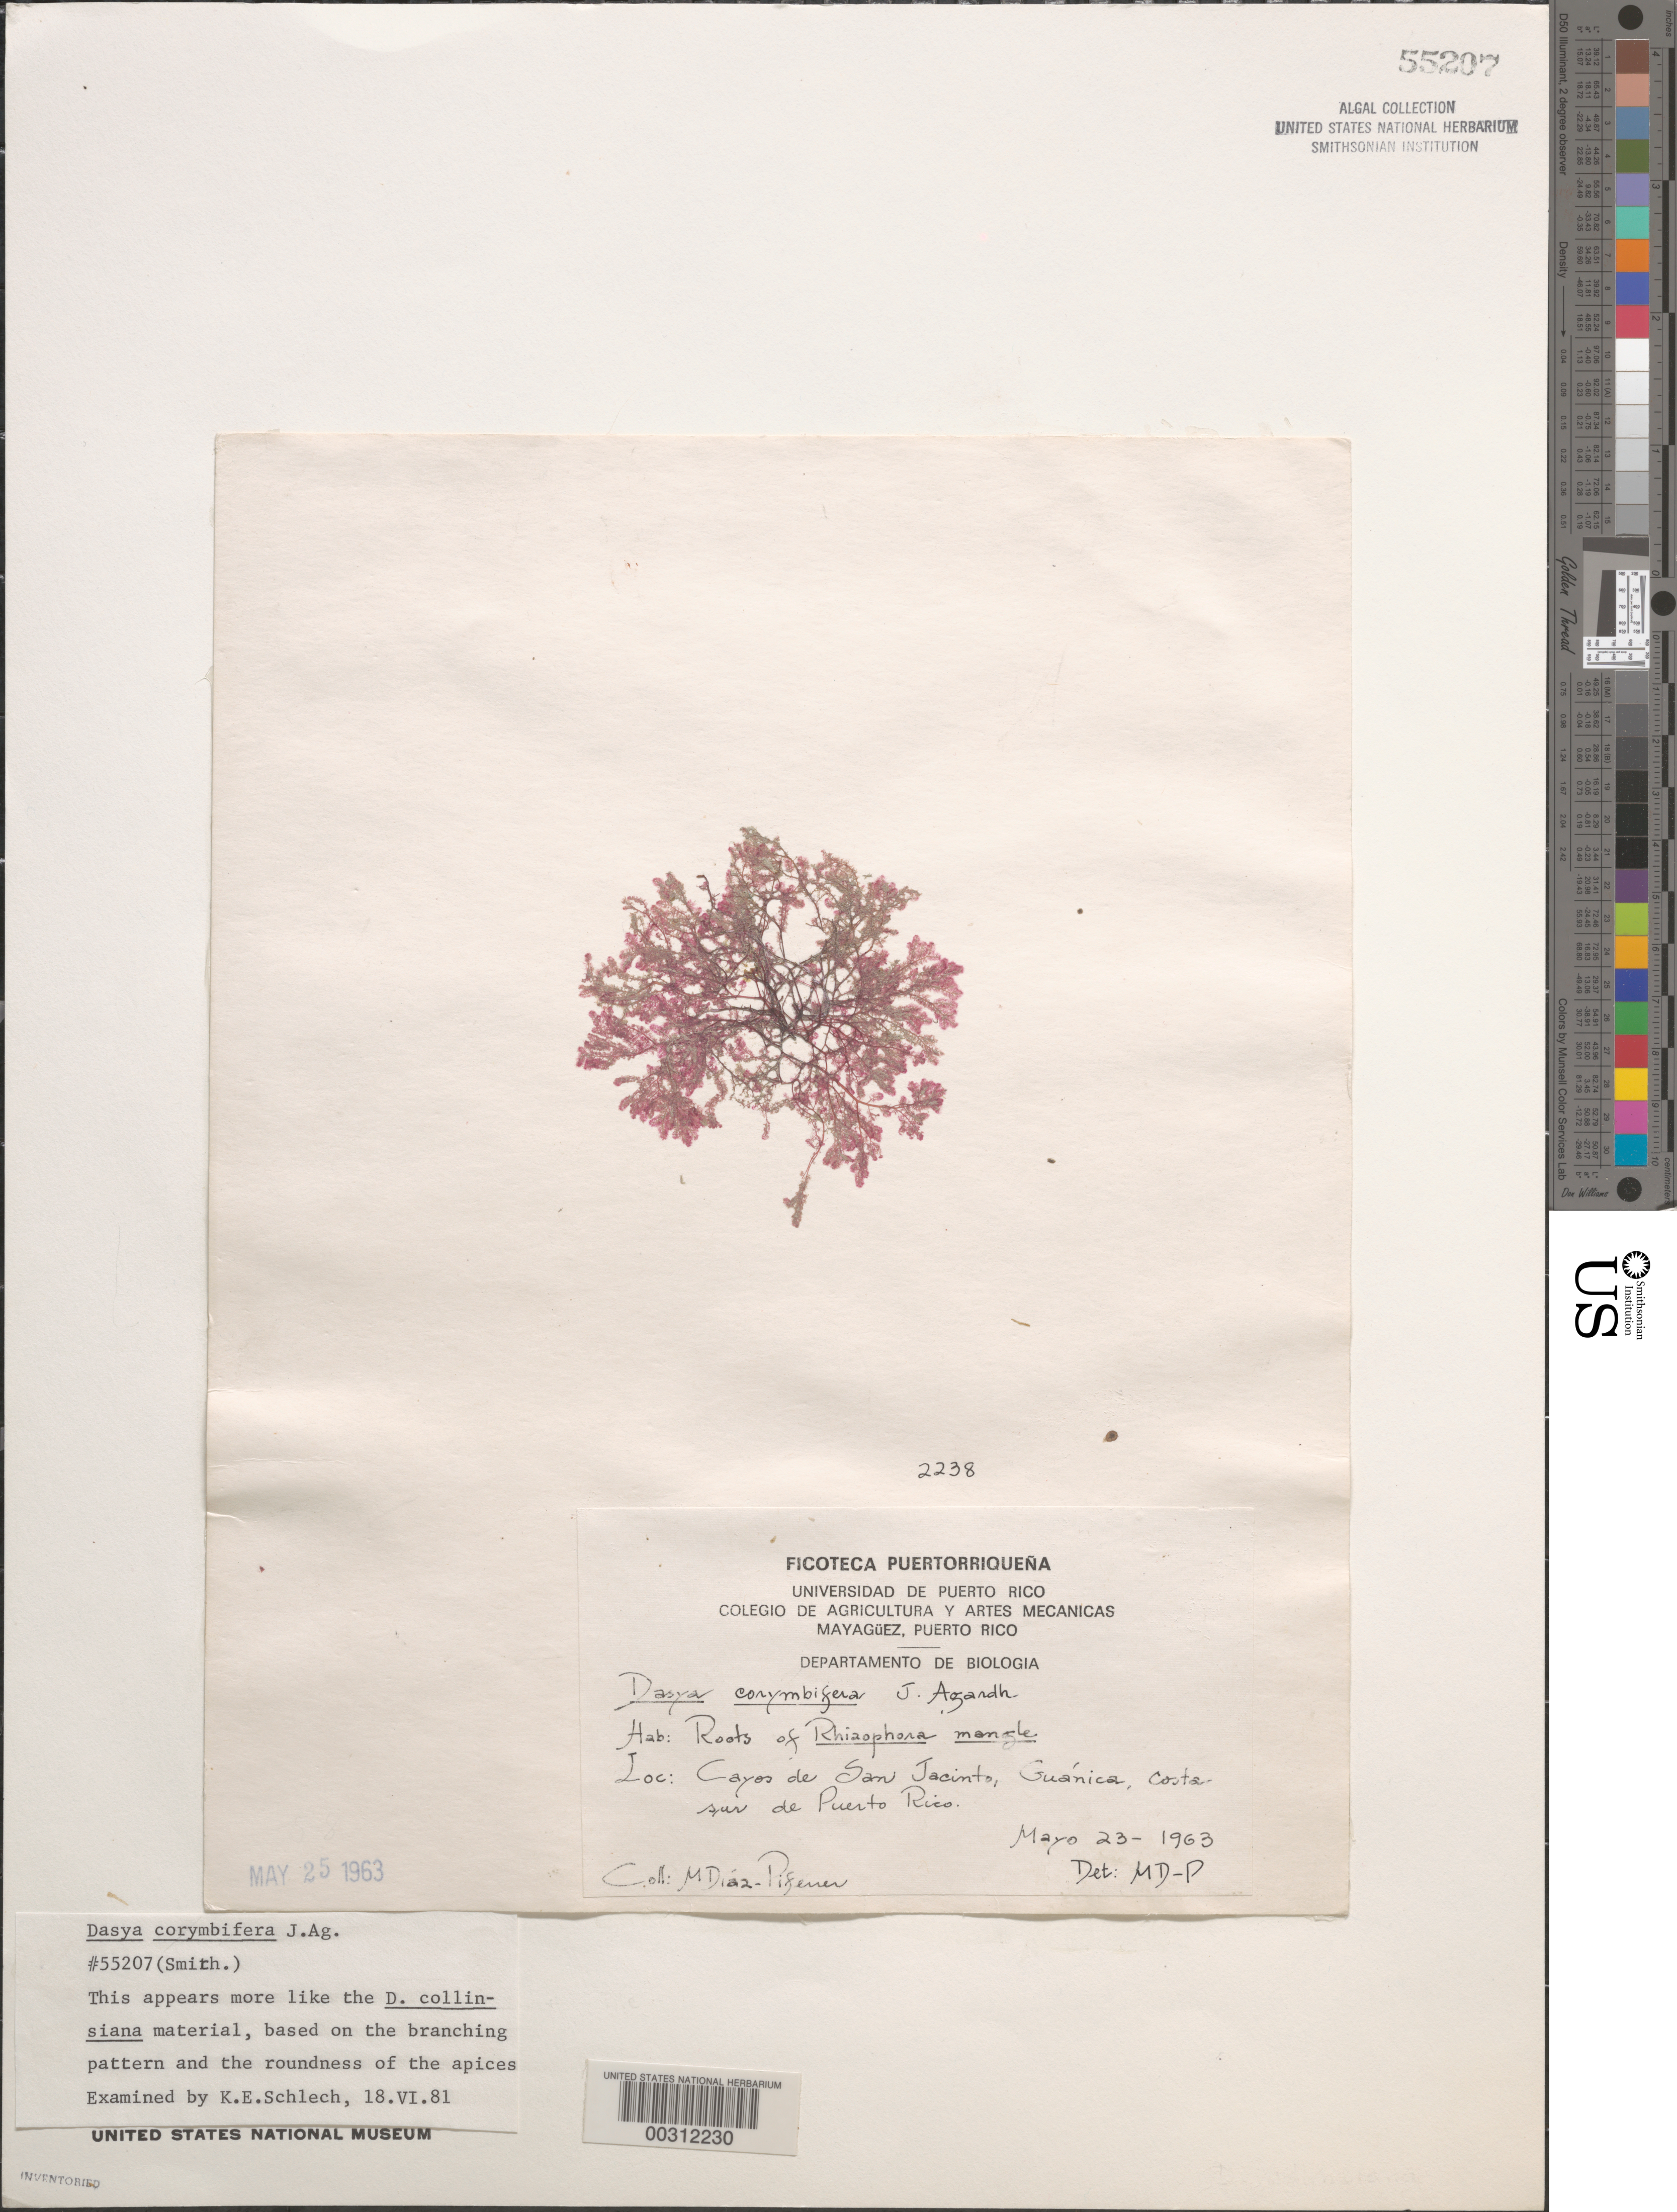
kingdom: Plantae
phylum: Rhodophyta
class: Florideophyceae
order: Ceramiales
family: Dasyaceae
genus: Dasya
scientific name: Dasya corymbifera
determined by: Diaz-Piferrer, M.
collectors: M. Diaz-Piferrer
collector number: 2238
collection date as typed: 23 May 1963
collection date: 1963-05-23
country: Puerto Rico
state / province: Guanica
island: Cayos de San Jacinto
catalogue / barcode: US 55207